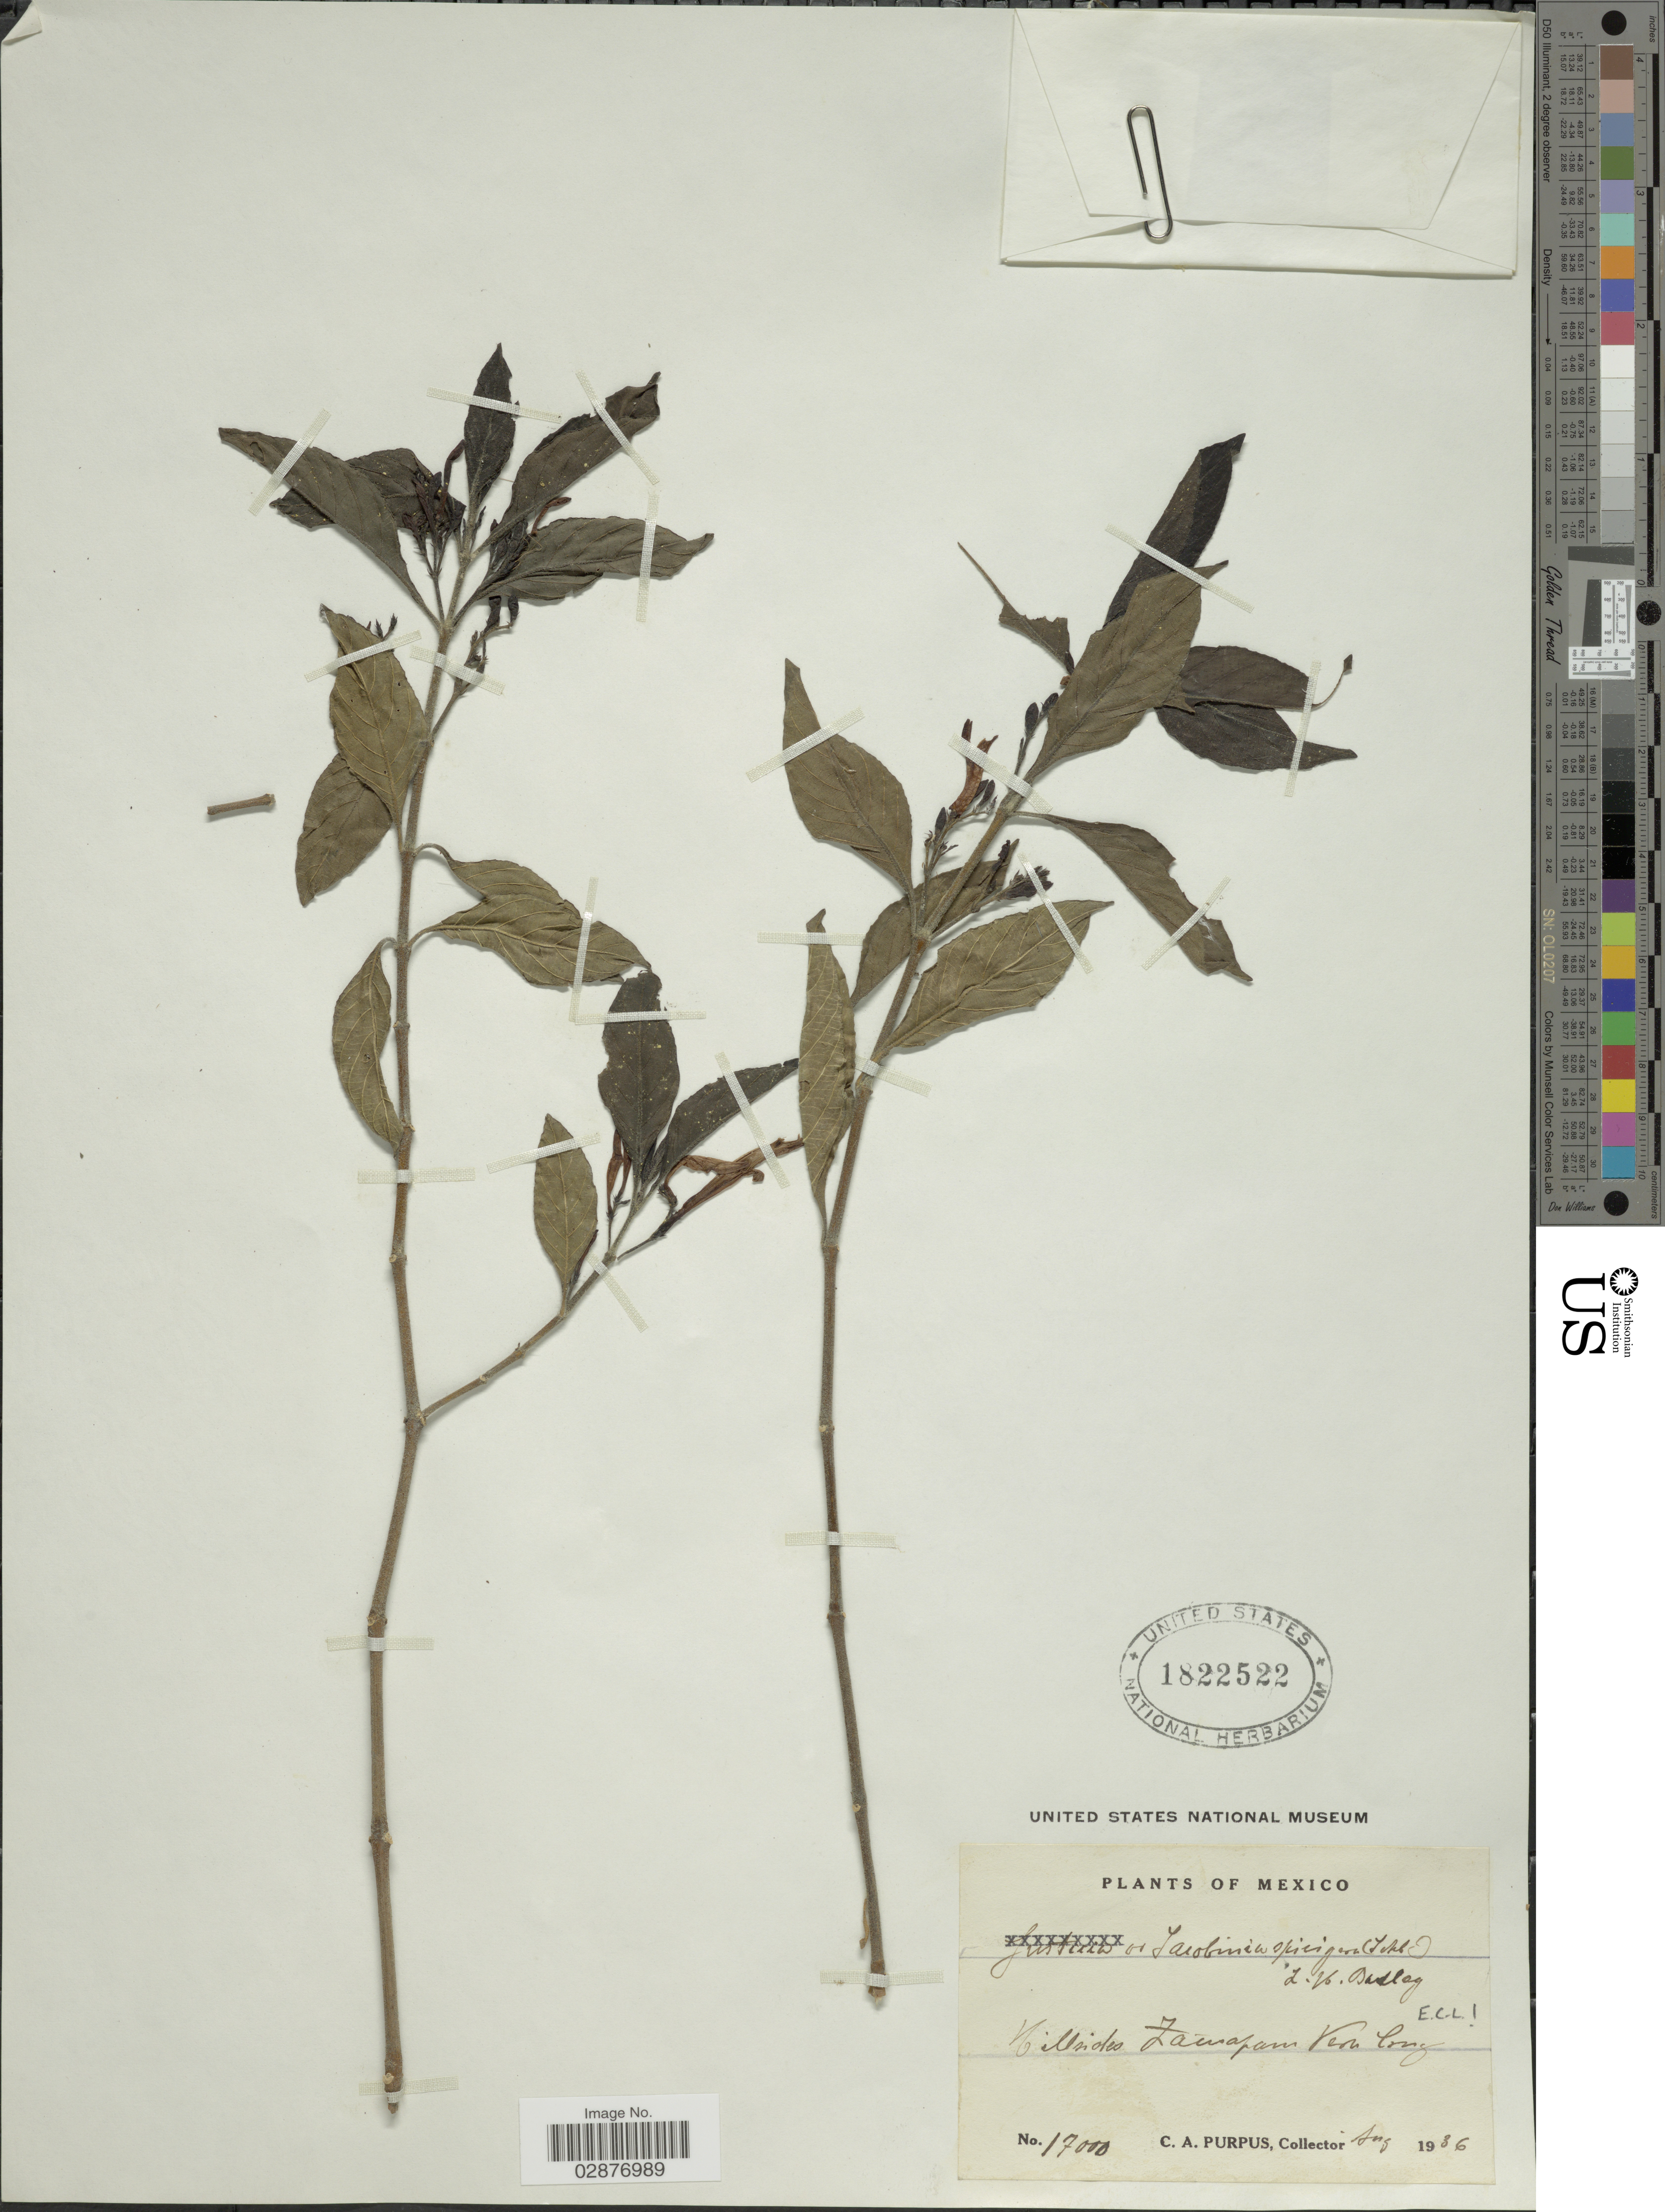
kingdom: Plantae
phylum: Tracheophyta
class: Magnoliopsida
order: Lamiales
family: Acanthaceae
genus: Justicia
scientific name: Justicia spicigera 'Sidicaro'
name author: Schltdl.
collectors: C. A. Purpus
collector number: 17000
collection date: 1936-08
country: Mexico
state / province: Veracruz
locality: Hillsides Zacuapan Vera Cruz.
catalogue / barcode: US 1822522